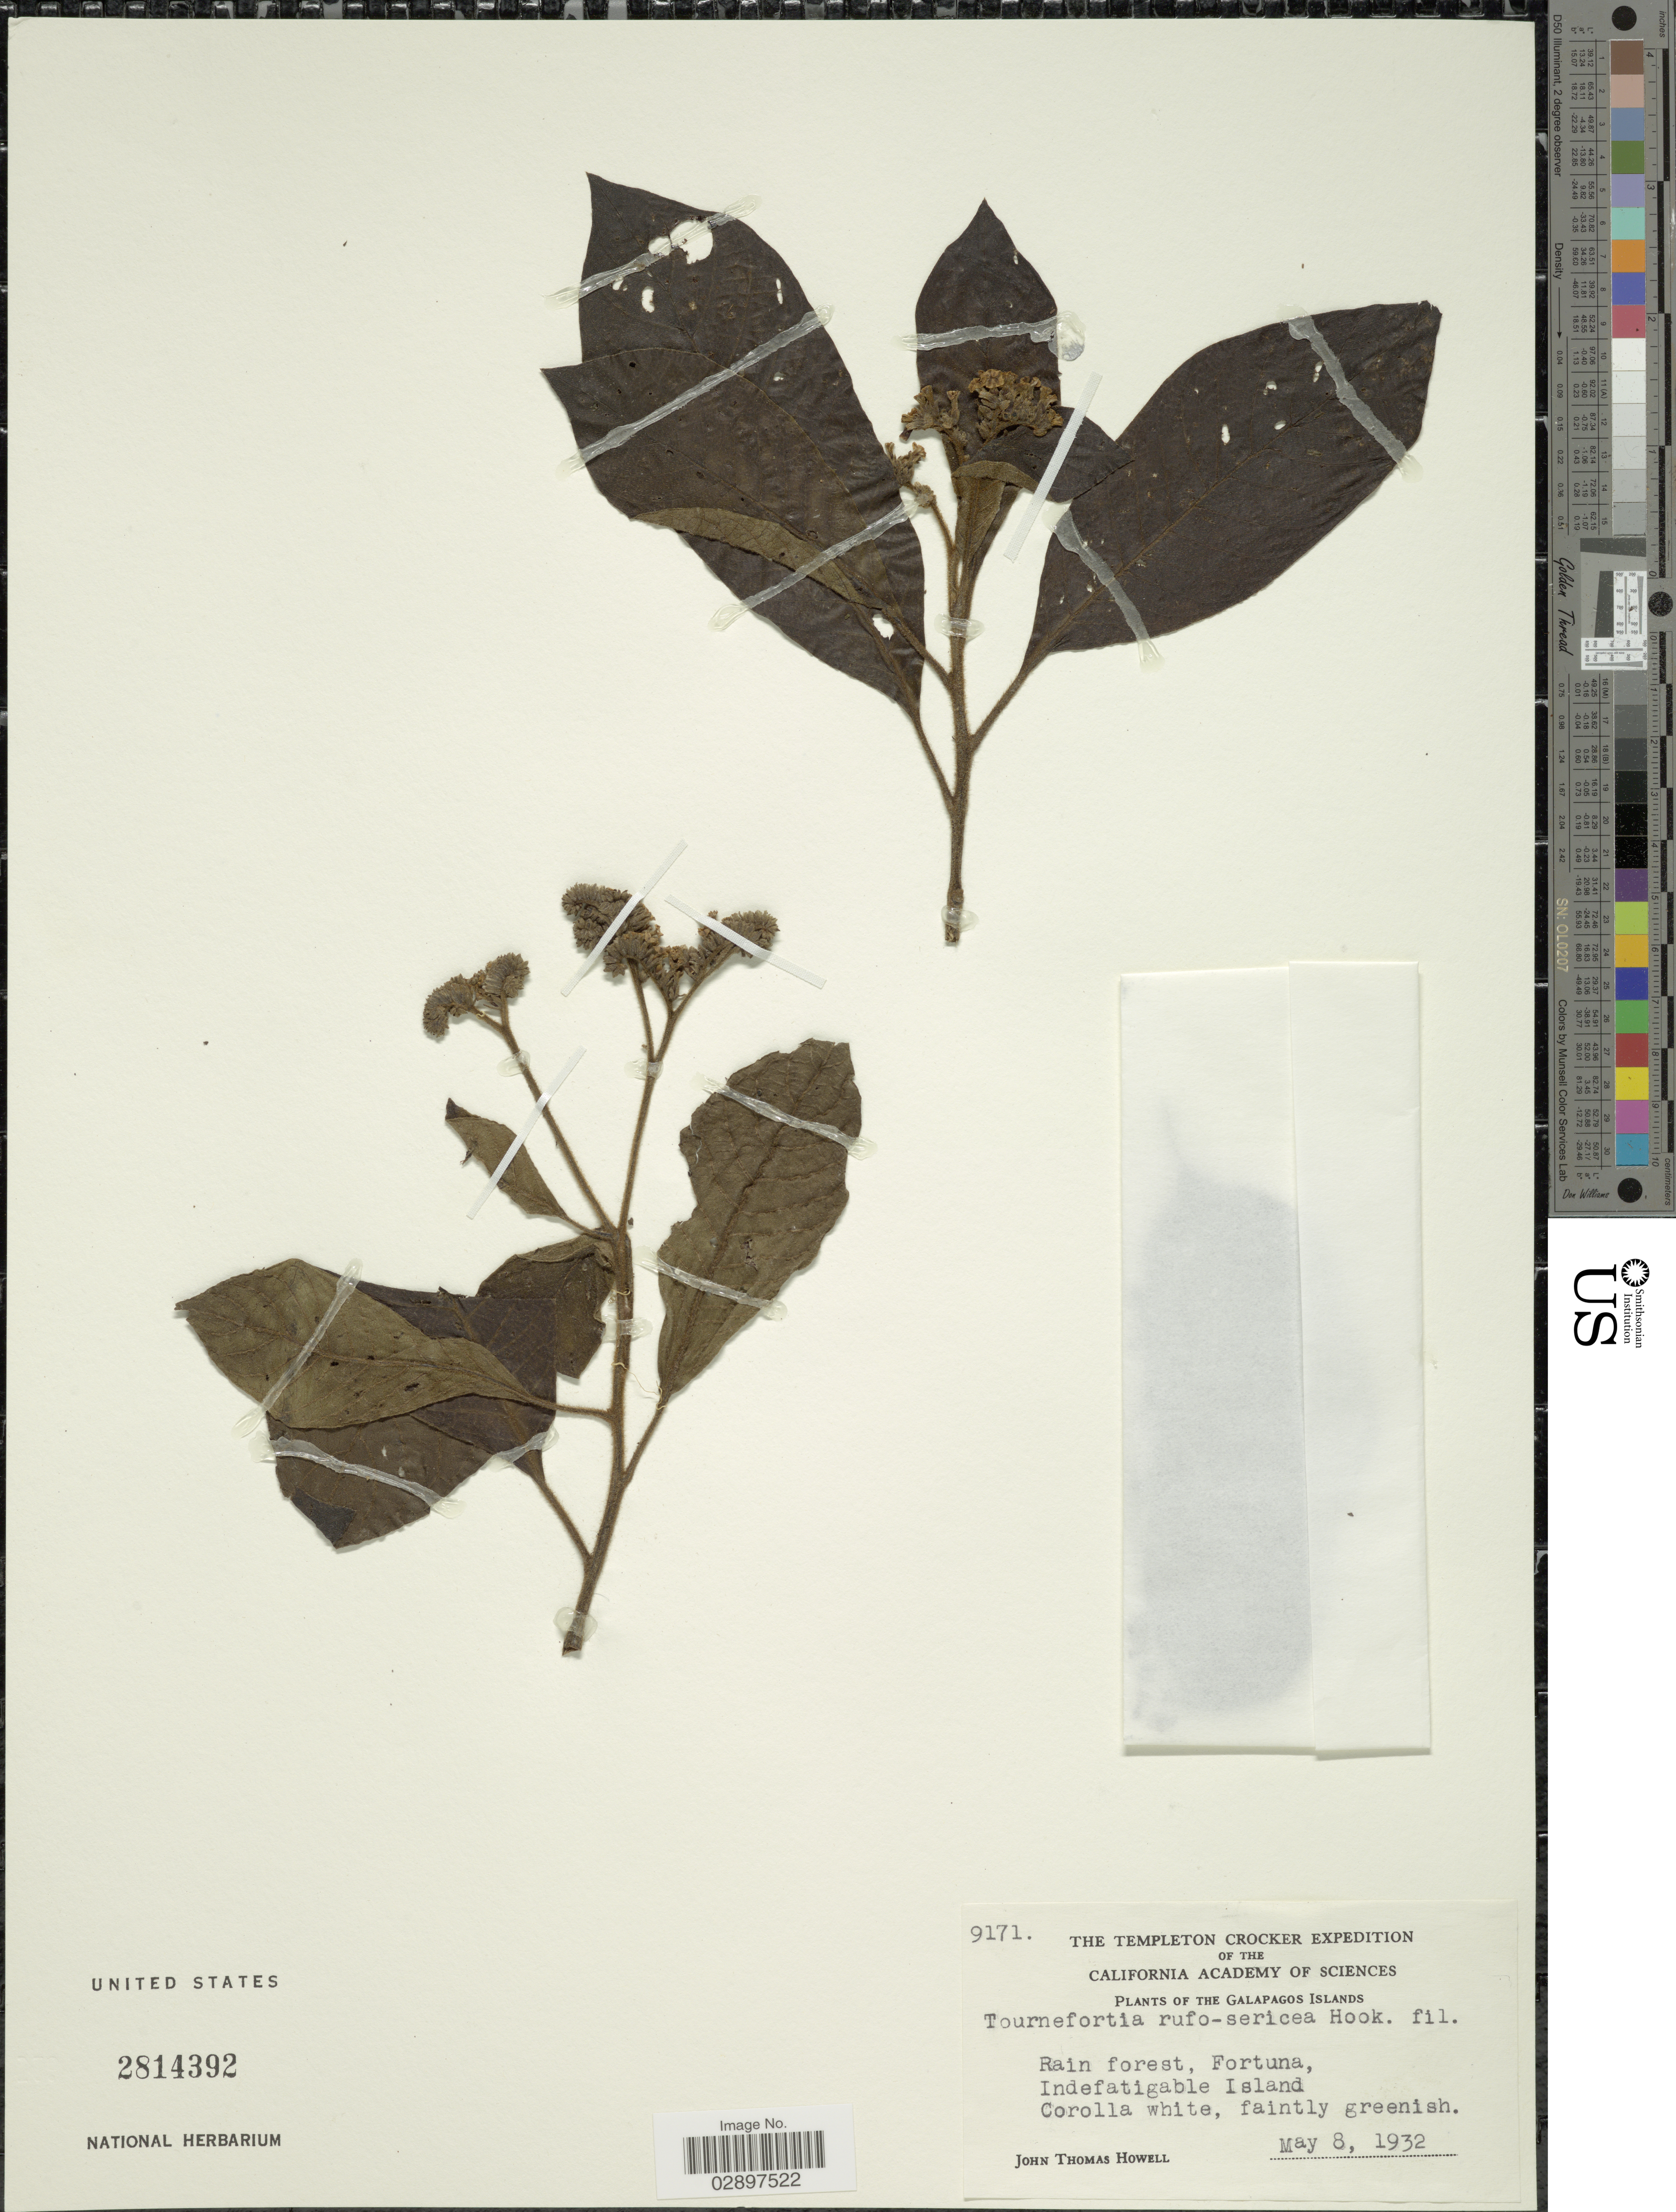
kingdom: Plantae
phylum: Tracheophyta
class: Magnoliopsida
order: Boraginales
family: Heliotropiaceae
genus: Tournefortia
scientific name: Tournefortia rufo-sericea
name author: Hook. f.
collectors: J. T. Howell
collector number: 9171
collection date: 1932-05-08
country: Ecuador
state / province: Colón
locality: The Galapagos Islands. Rain forest, Fortuna, Indefatigable Island.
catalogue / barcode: US 2814392